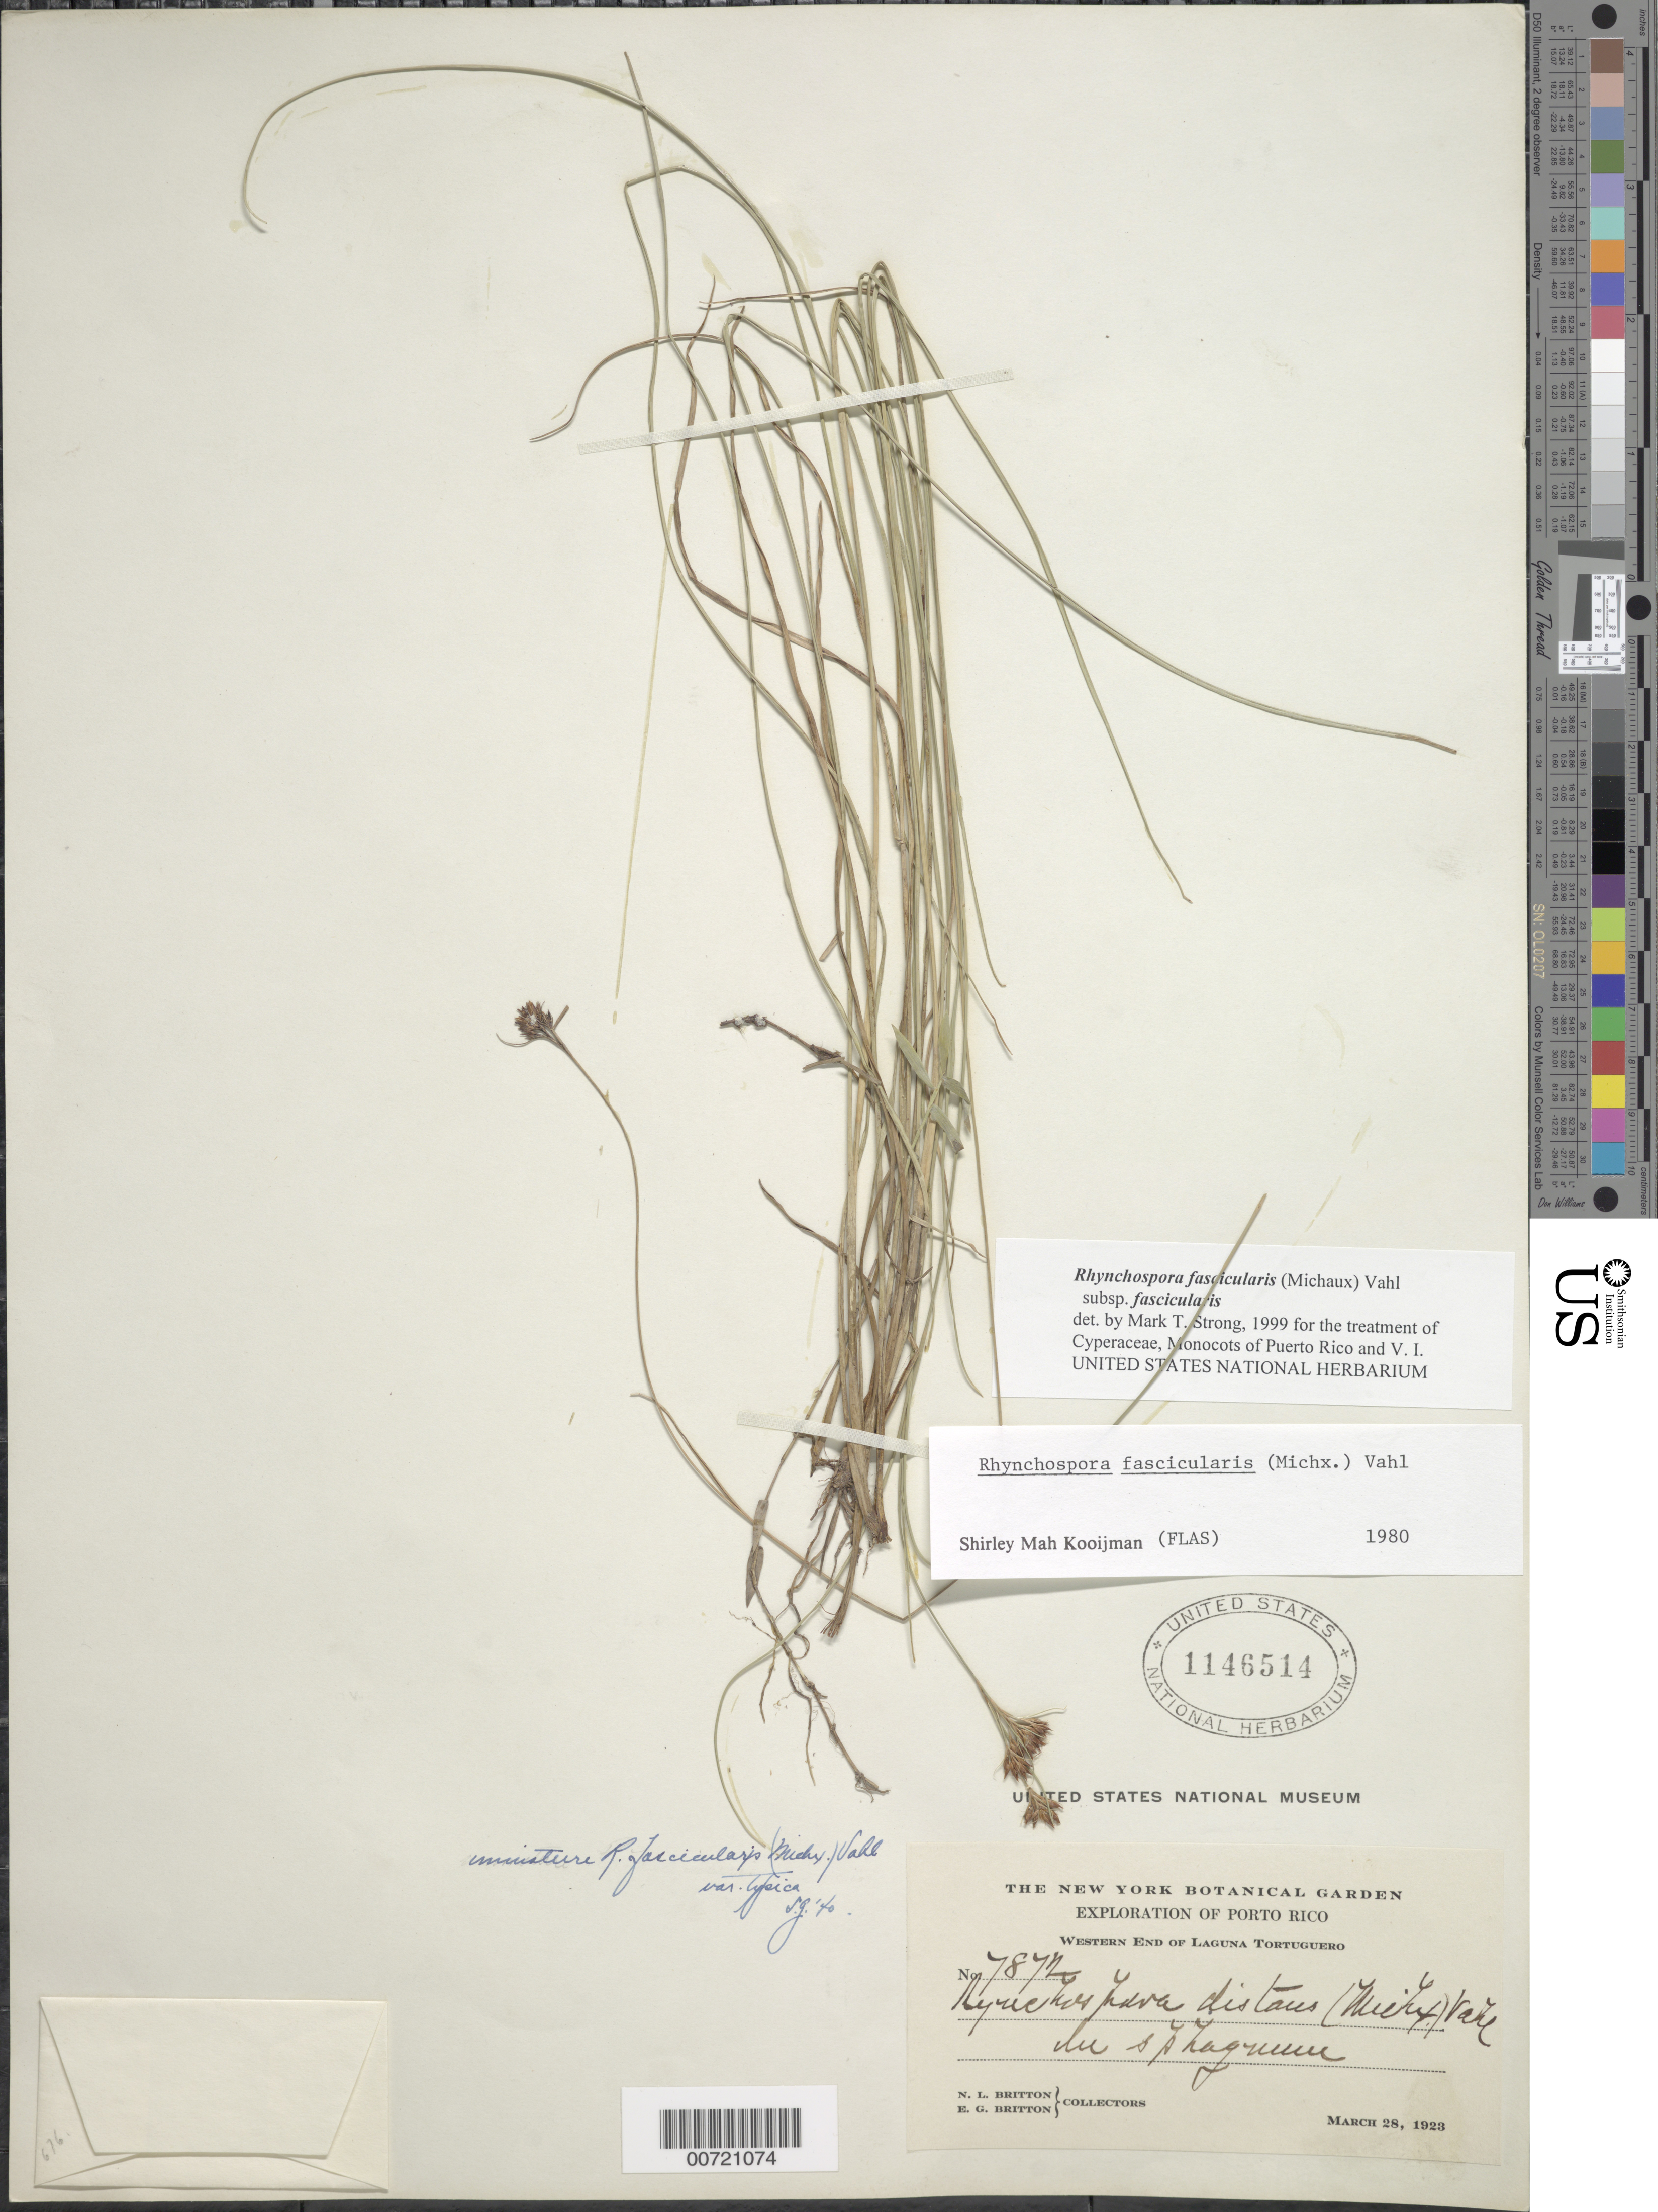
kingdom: Plantae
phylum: Tracheophyta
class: Liliopsida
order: Poales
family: Cyperaceae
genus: Rhynchospora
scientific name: Rhynchospora fascicularis subsp. fascicularis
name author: (Michx.) Vahl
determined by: Strong, M. T., (US), Smithsonian Institution - National Museum of Natural History (UNITED STATES)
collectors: N. Britton & E. G. Britton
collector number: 7872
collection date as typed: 28 Mar 1923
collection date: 1923-03-28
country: Puerto Rico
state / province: Manatí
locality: Laguna Tortuguero, western end of.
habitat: In sphagnum.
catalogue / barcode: US 1146514